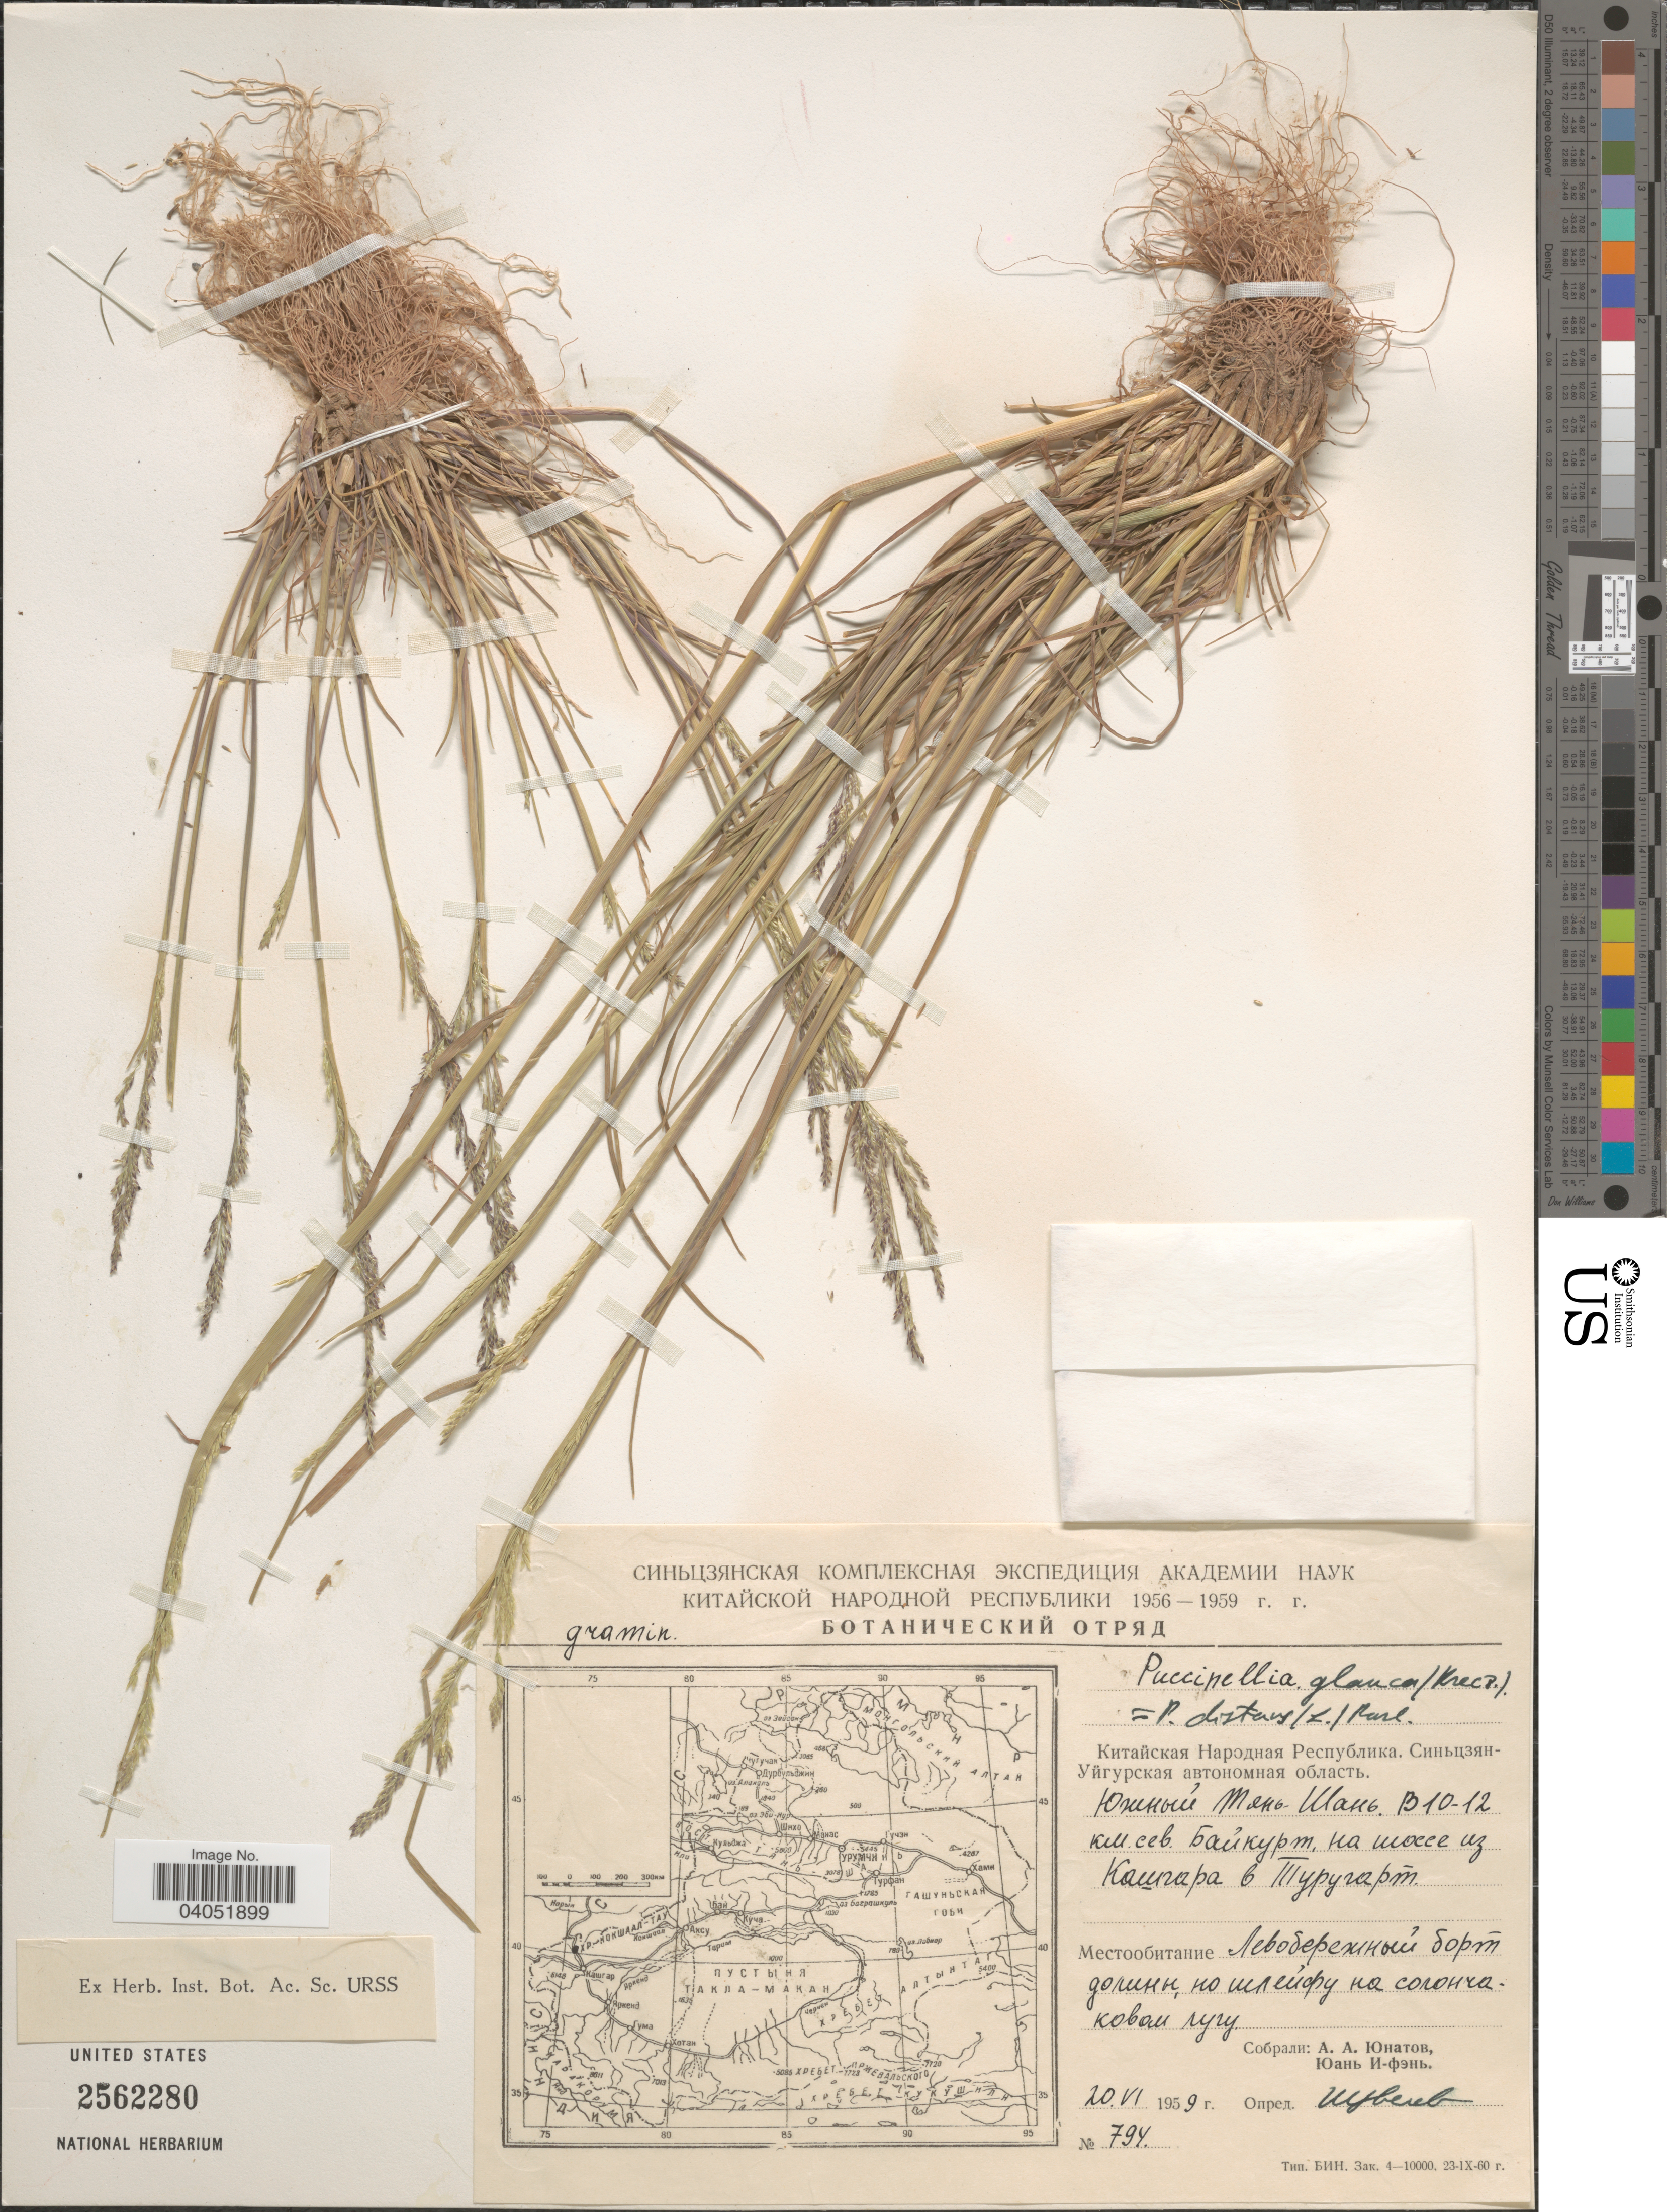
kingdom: Plantae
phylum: Tracheophyta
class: Liliopsida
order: Poales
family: Poaceae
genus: Puccinellia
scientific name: Puccinellia distans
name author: (Jacq.) Parl.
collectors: A. Unatov & Yuan I-fen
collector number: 794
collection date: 1959-06-20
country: China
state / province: Xinjiang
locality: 10-12 km N of Baykurut, on road from Kashgar to Turugart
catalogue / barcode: US 2562280